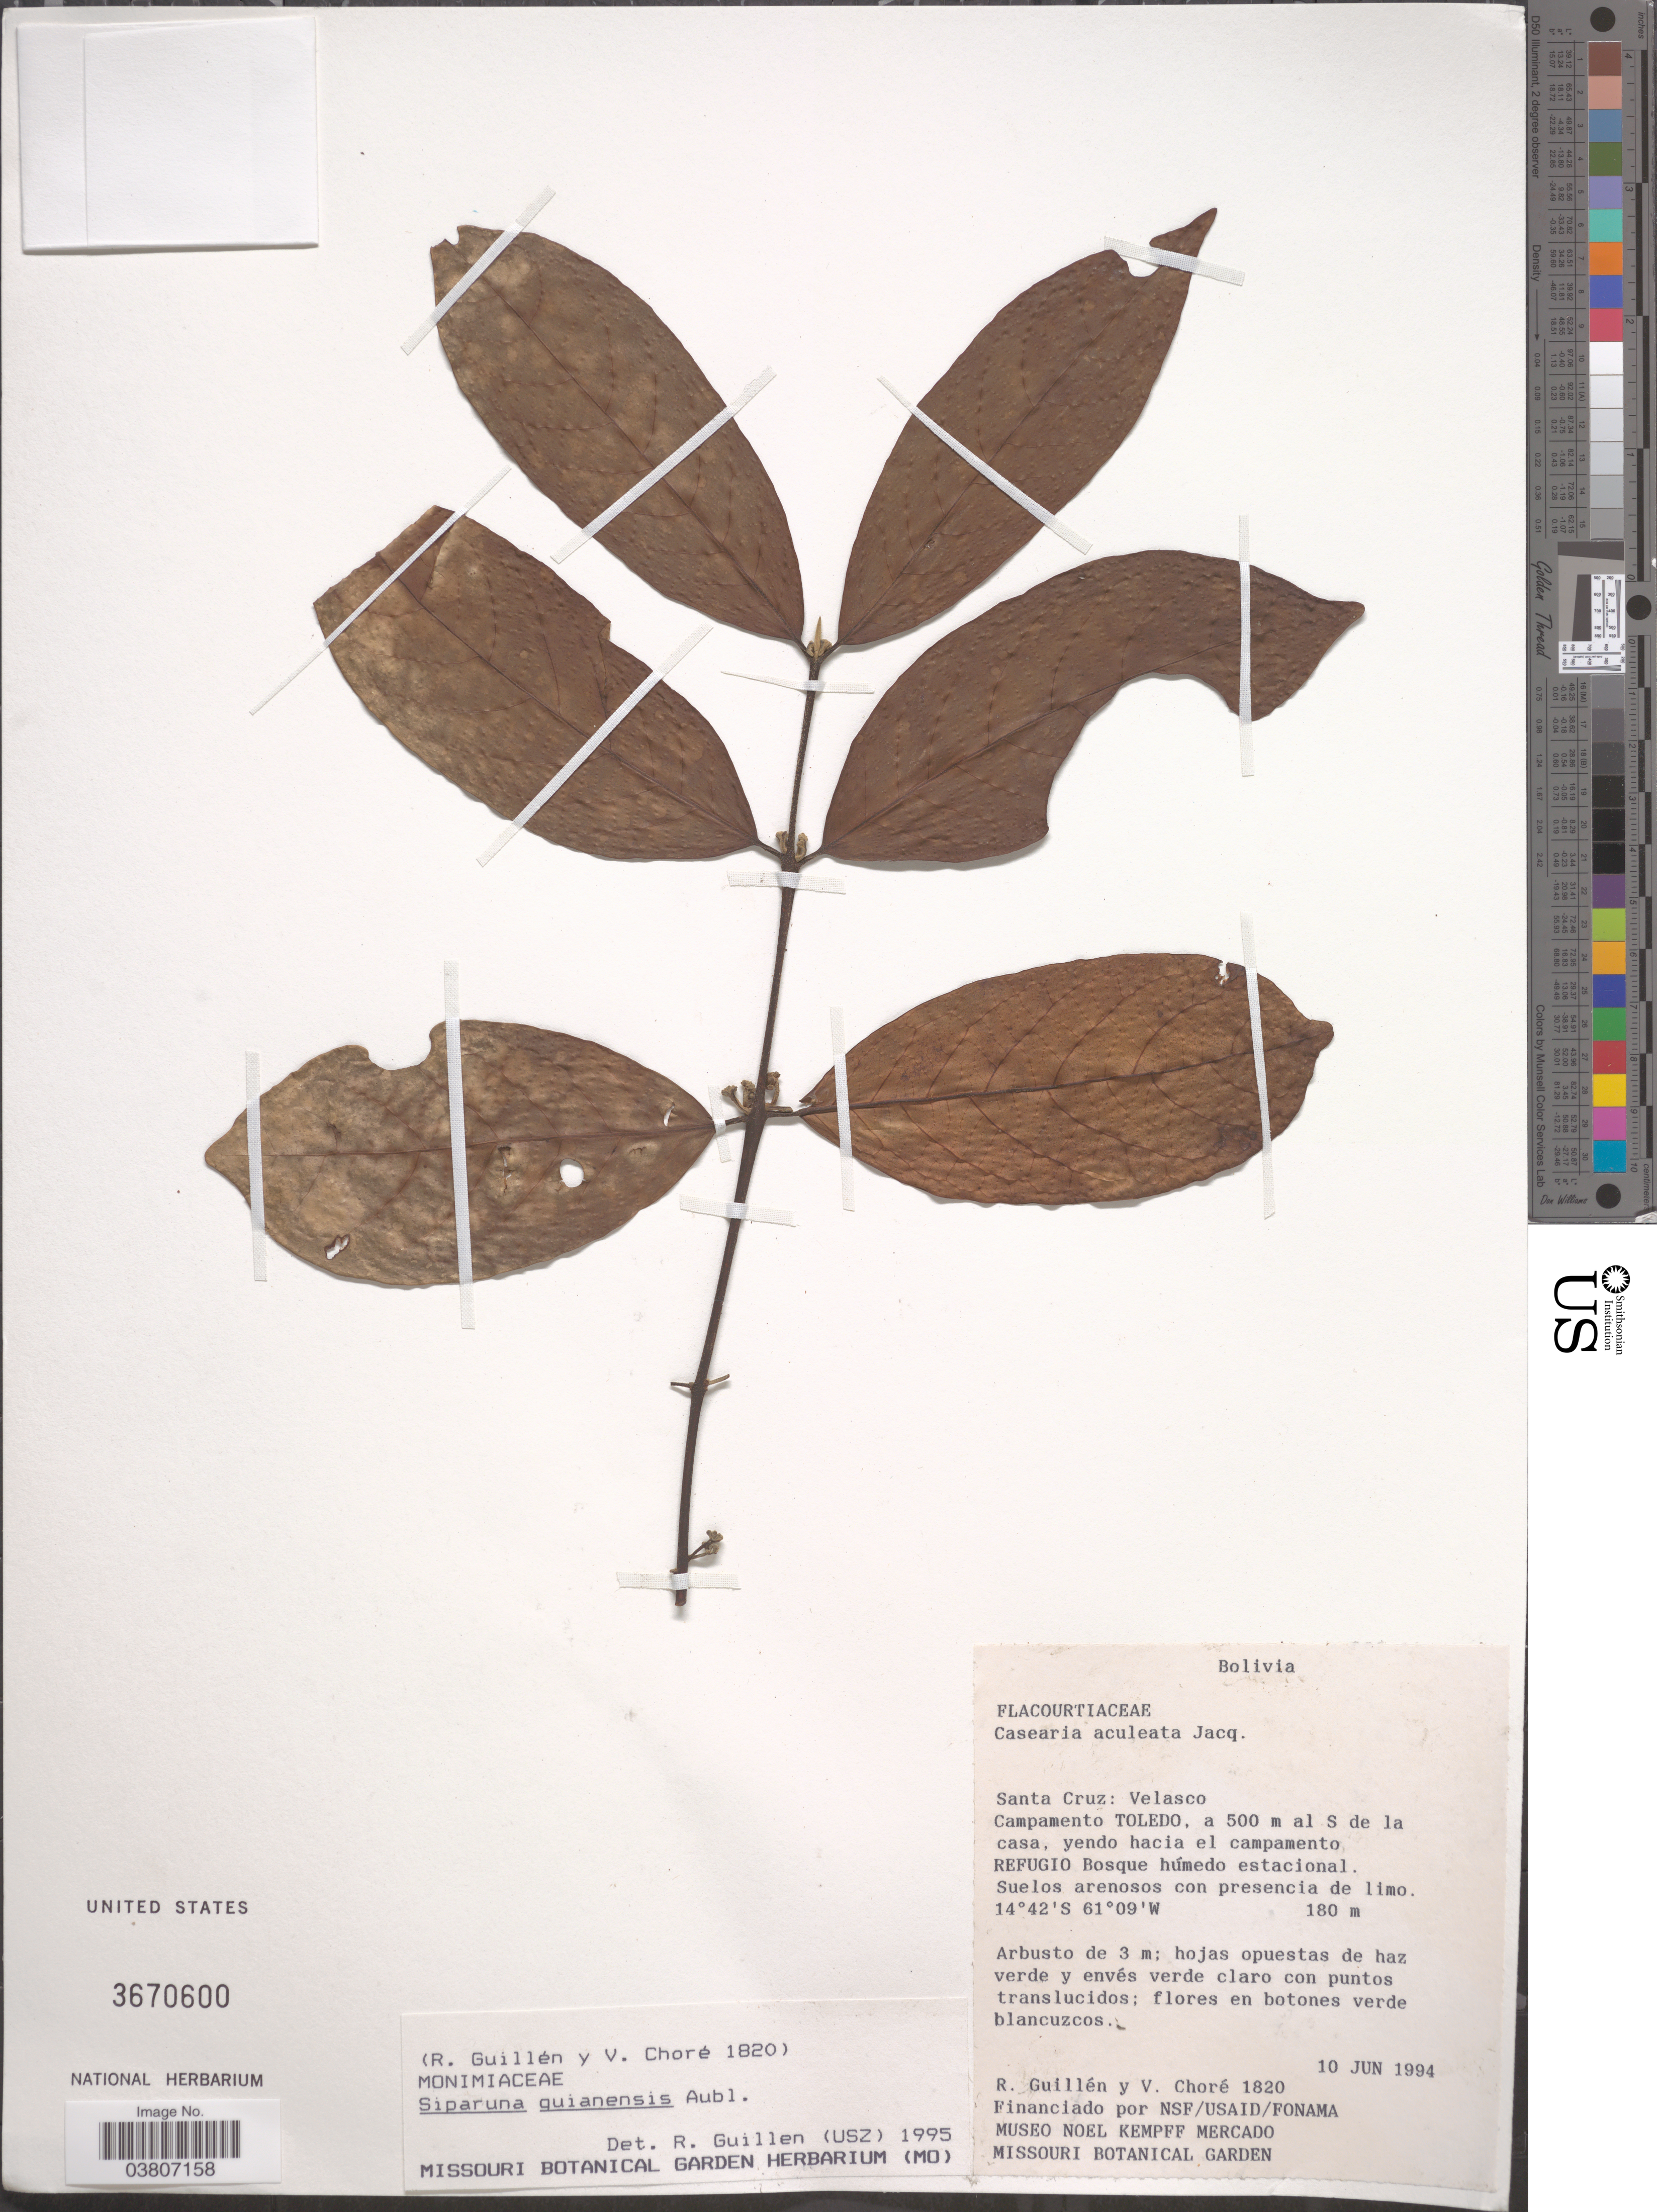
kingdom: Plantae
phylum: Tracheophyta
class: Magnoliopsida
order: Laurales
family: Siparunaceae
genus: Siparuna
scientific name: Siparuna guianensis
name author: Aubl.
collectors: R. Guillen & V. Chore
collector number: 1820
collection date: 1994-06-10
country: Bolivia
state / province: Santa Cruz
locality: Velasco. Campamento Toledo, a 500 m al S de la casa, yendo hacia el campamento Refugio Bosque húmedo estacional.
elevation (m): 180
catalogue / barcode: US 3670600